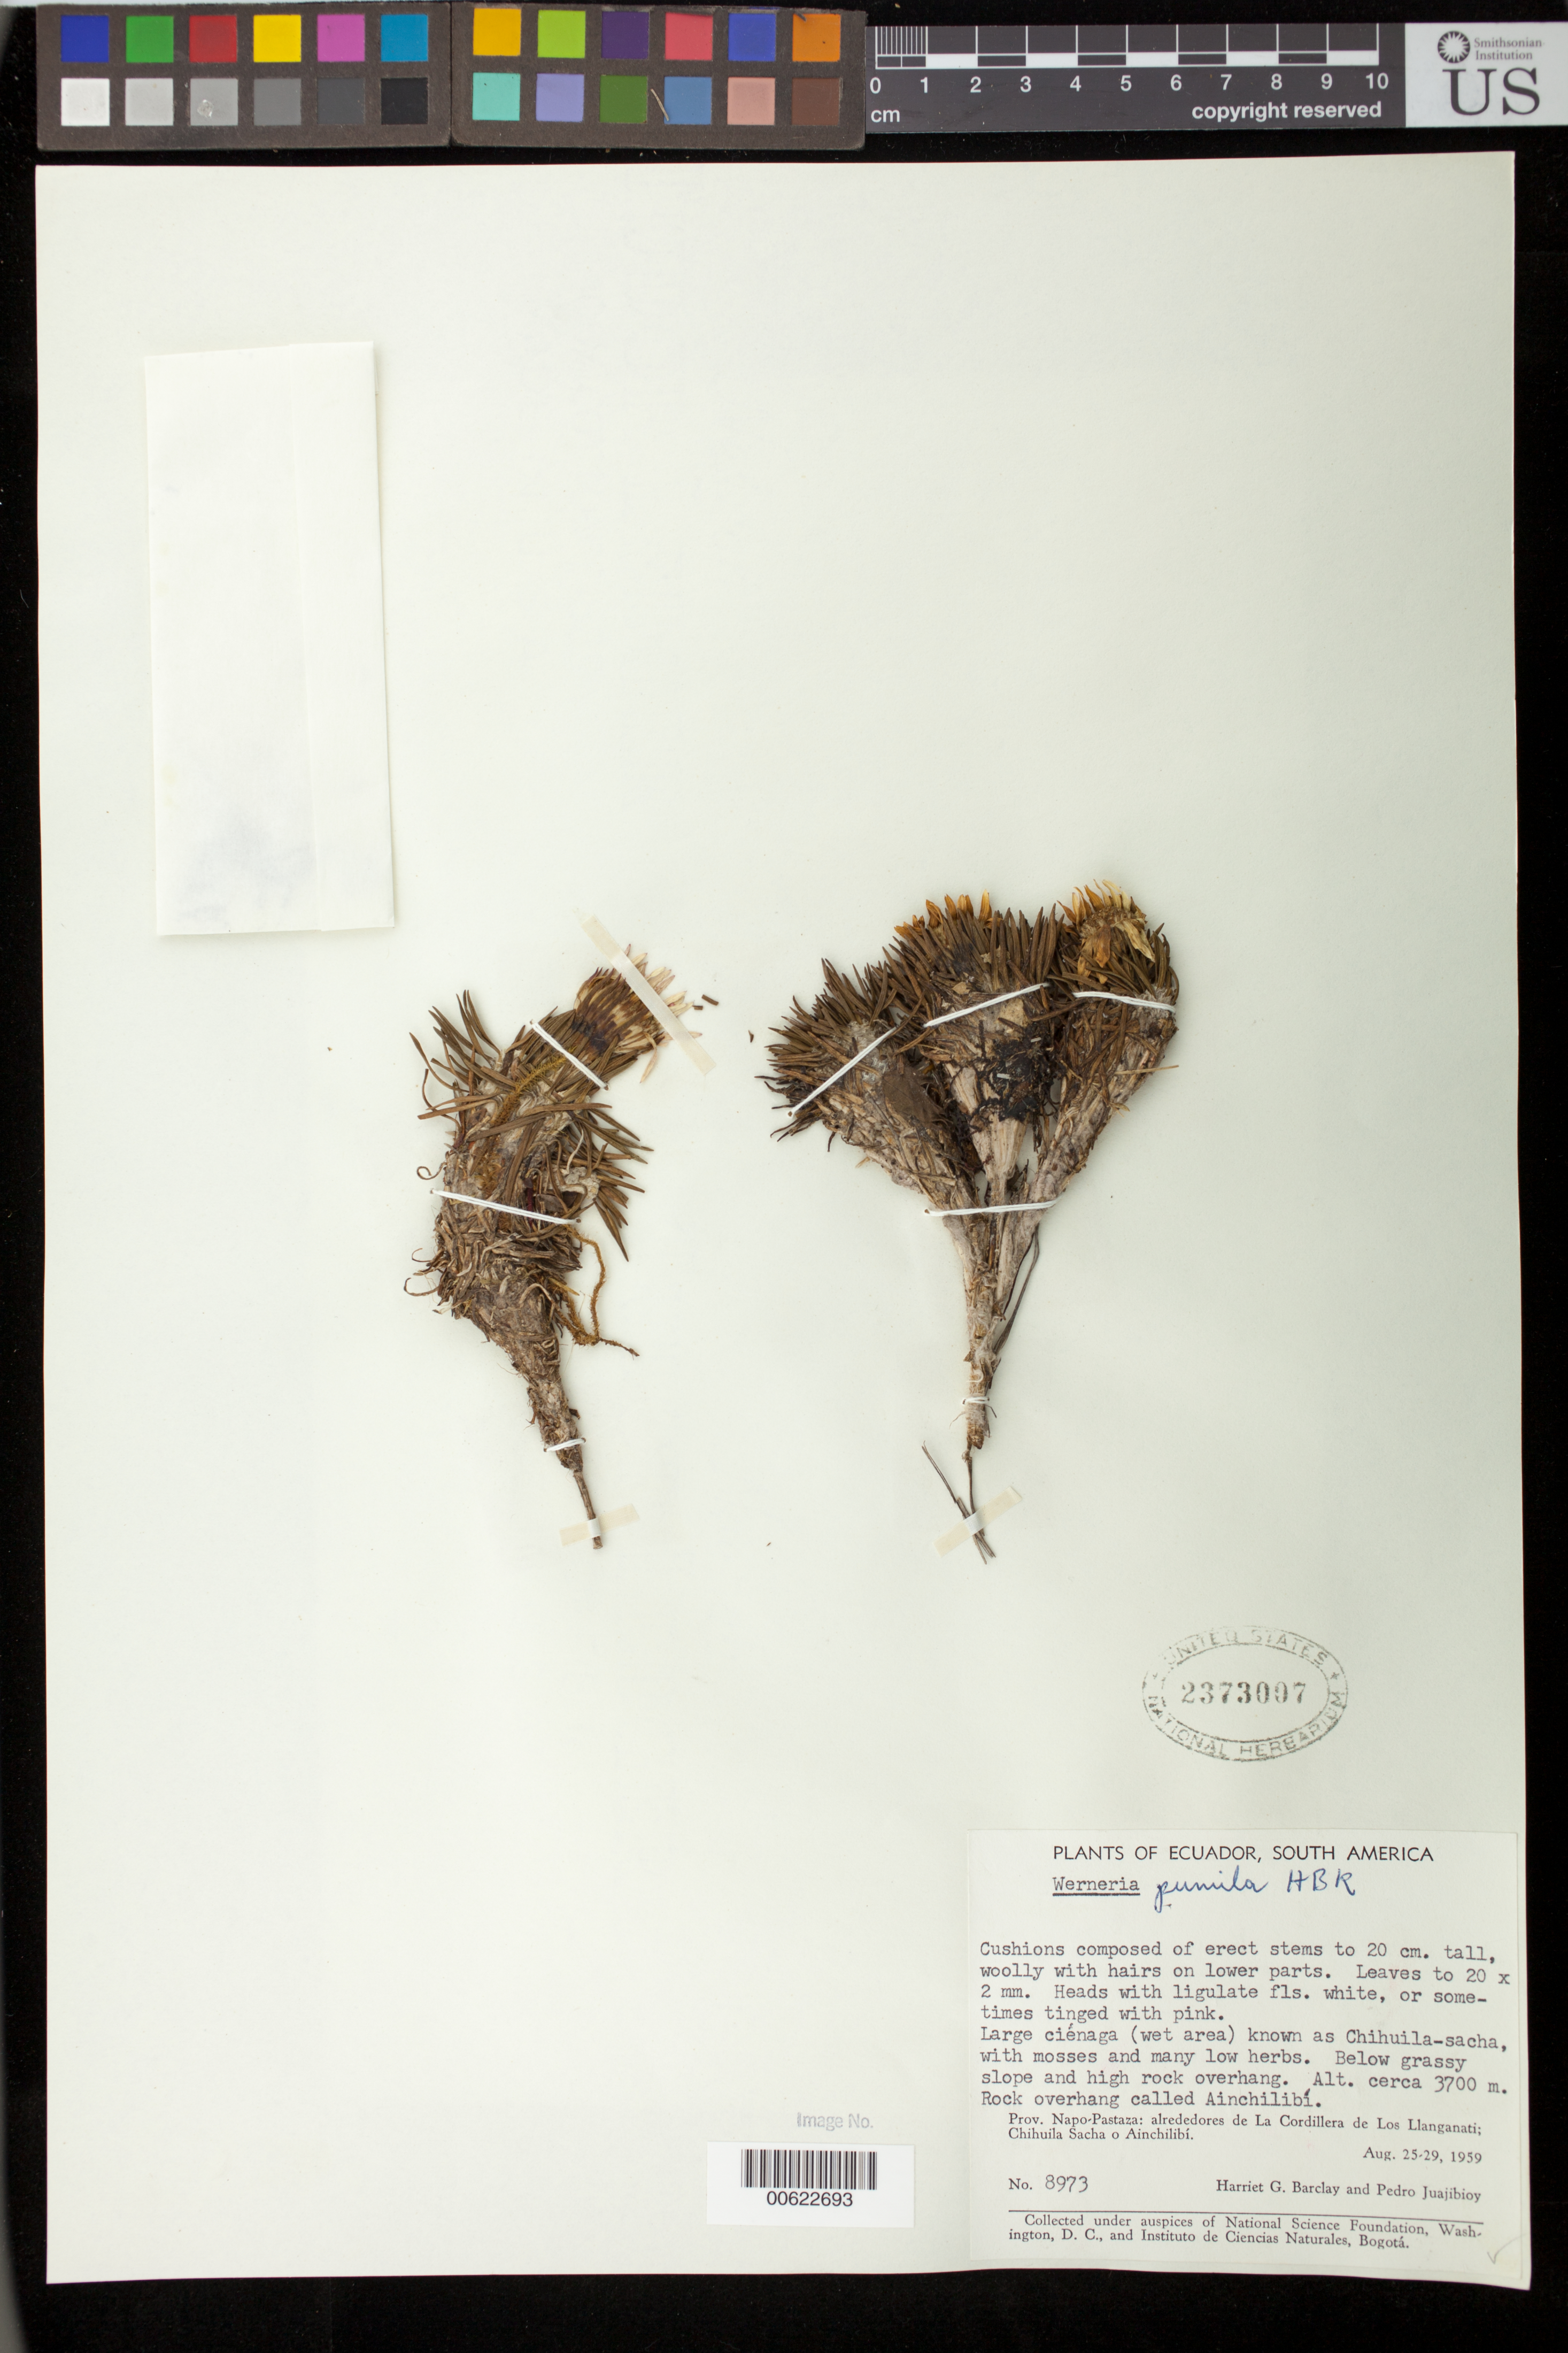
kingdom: Plantae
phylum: Tracheophyta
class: Magnoliopsida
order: Asterales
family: Asteraceae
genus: Xenophyllum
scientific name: Xenophyllum crassum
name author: (S.F. Blake) V.A. Funk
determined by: Funk, Vicki A., (BOT), Smithsonian Institution - National Museum of Natural History (UNITED STATES)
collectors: H. G. Barclay & P. Juajibiuy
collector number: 8973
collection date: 1959-08-25/1959-08-29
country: Ecuador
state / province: Napo / Pastaza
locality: Alrededores de La Cordillera de Los Llanganati; Chuila Sacha o Ainchilibi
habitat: Large cienaga (wet area) known as Chihuila-sacha, with mosses and many low herbs. Below grassy slope and high rock overhang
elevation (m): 3700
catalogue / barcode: US 2373007